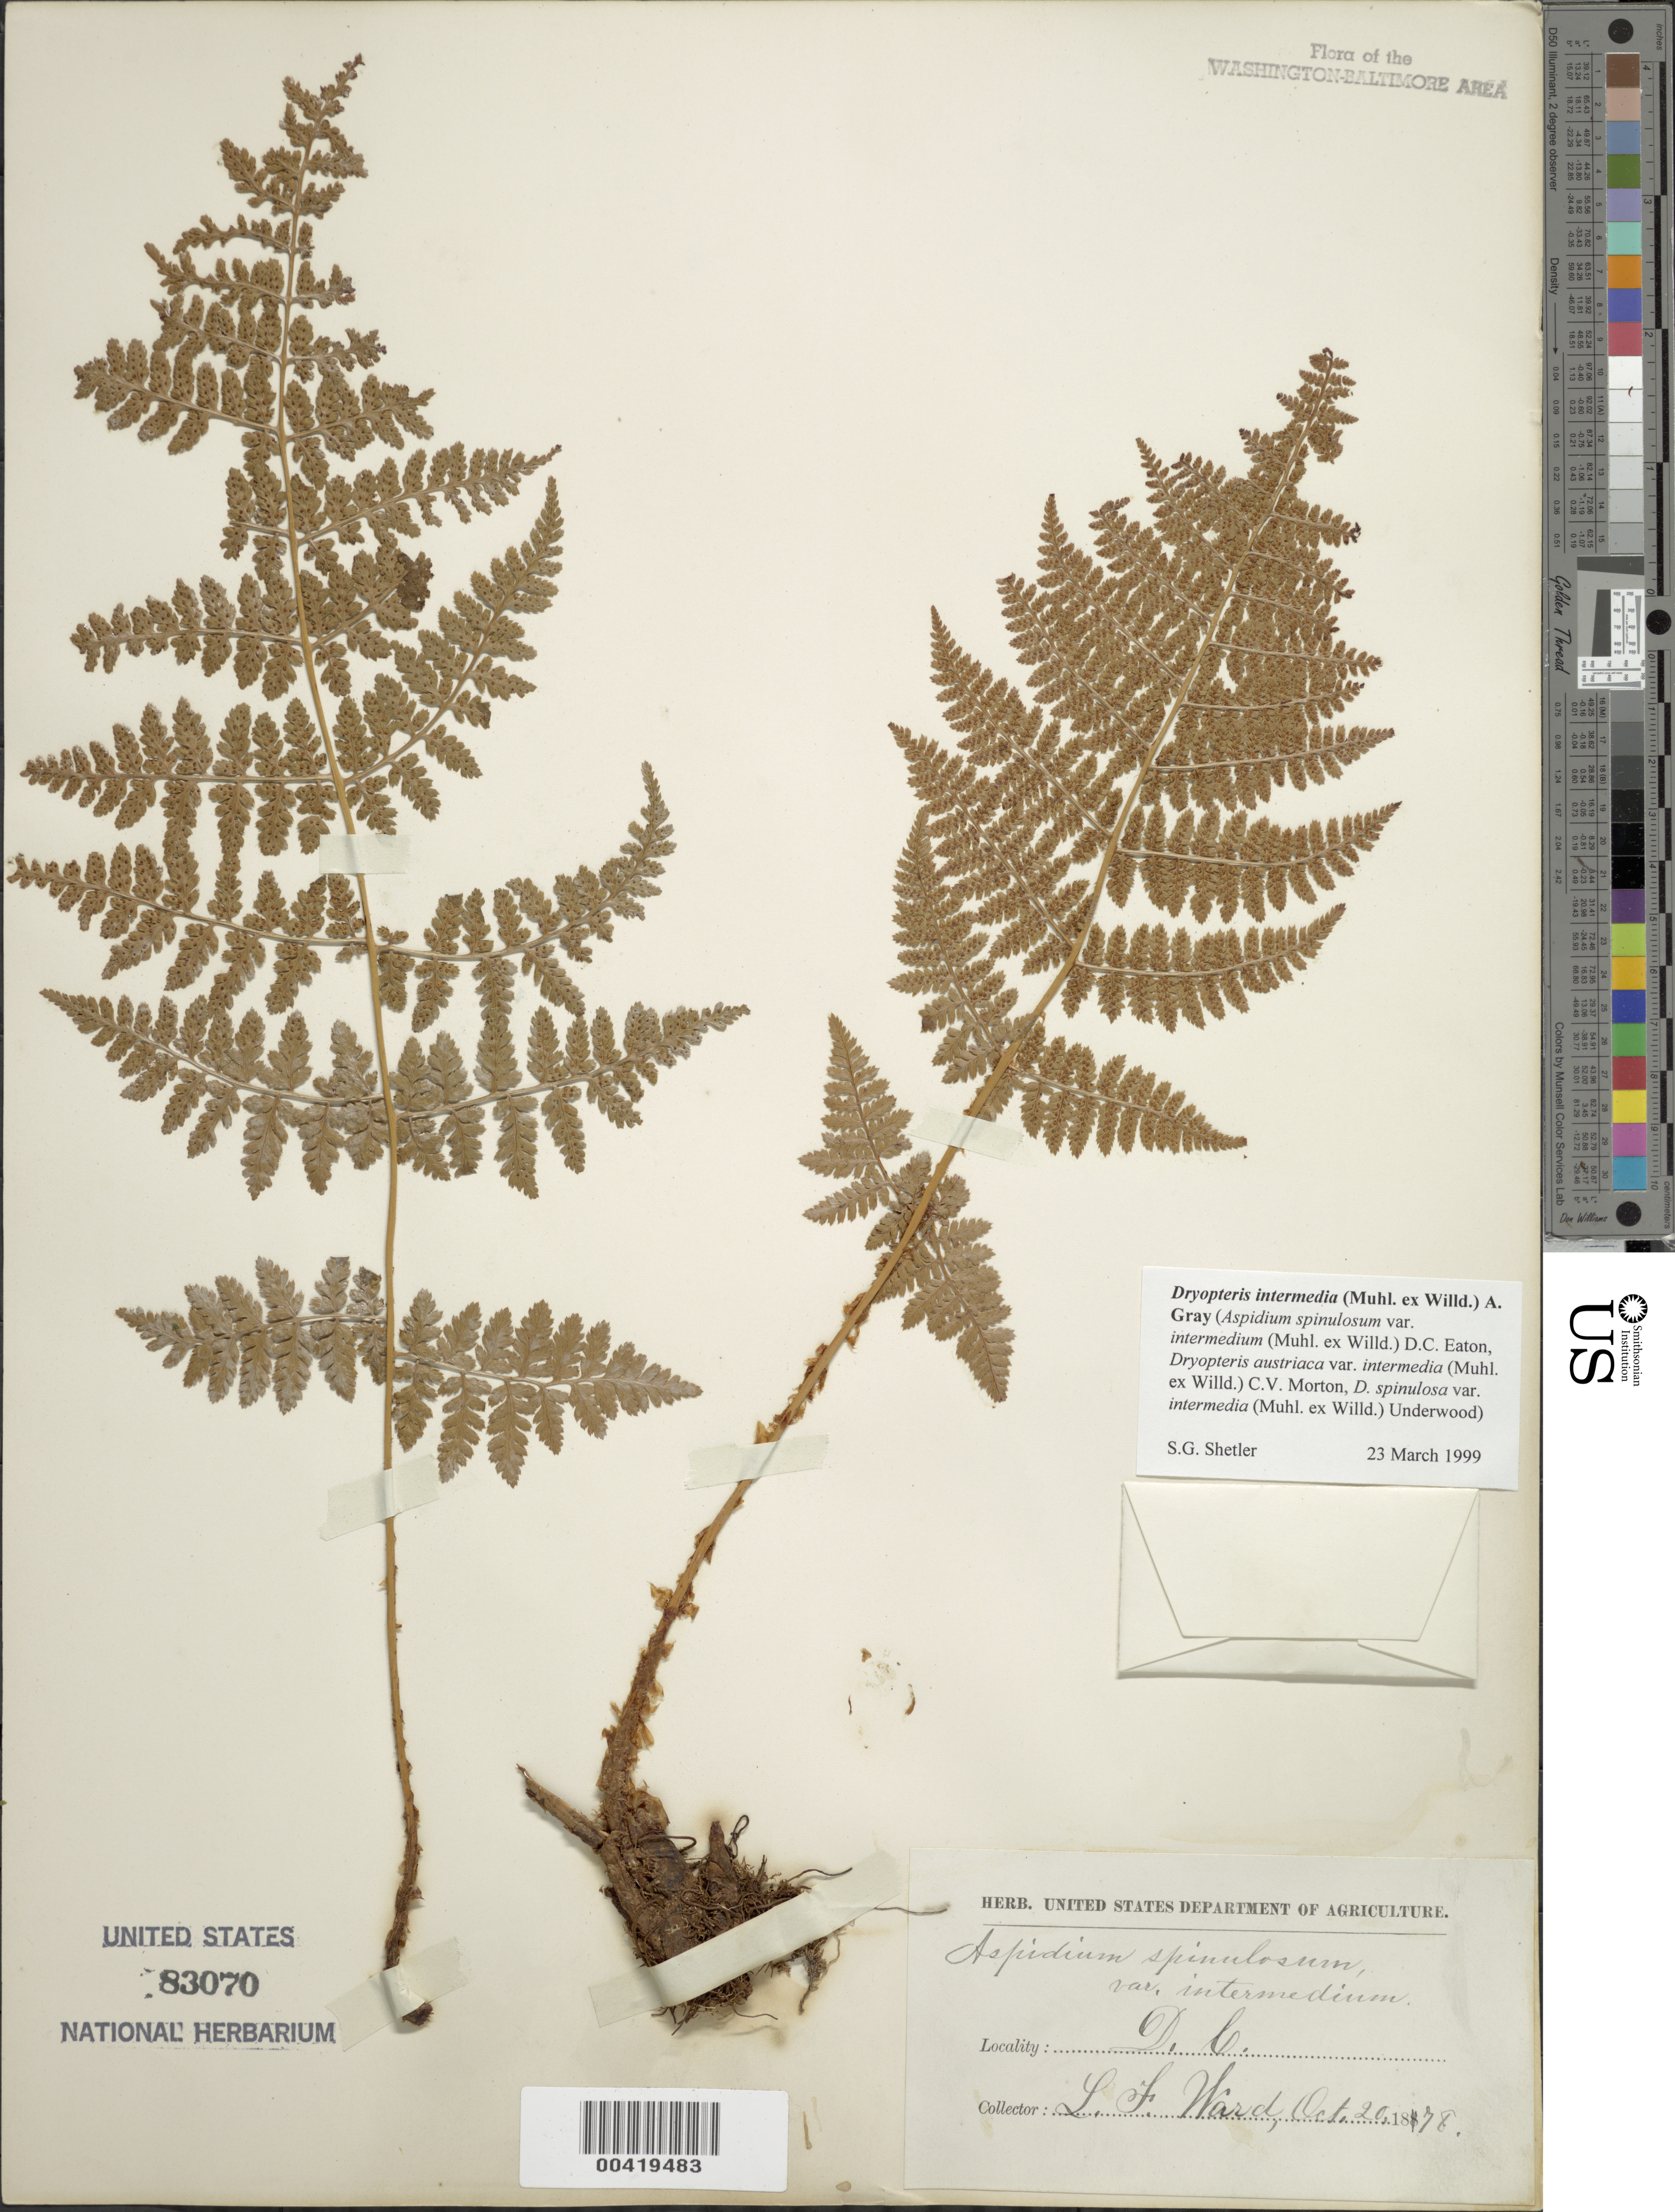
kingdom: Plantae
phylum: Tracheophyta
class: Polypodiopsida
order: Polypodiales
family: Dryopteridaceae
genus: Dryopteris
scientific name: Dryopteris intermedia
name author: (Muhl.) A. Gray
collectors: L. F. Ward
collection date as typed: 20 Oct 1878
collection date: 1878-10-20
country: United States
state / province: District of Columbia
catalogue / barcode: US 83070